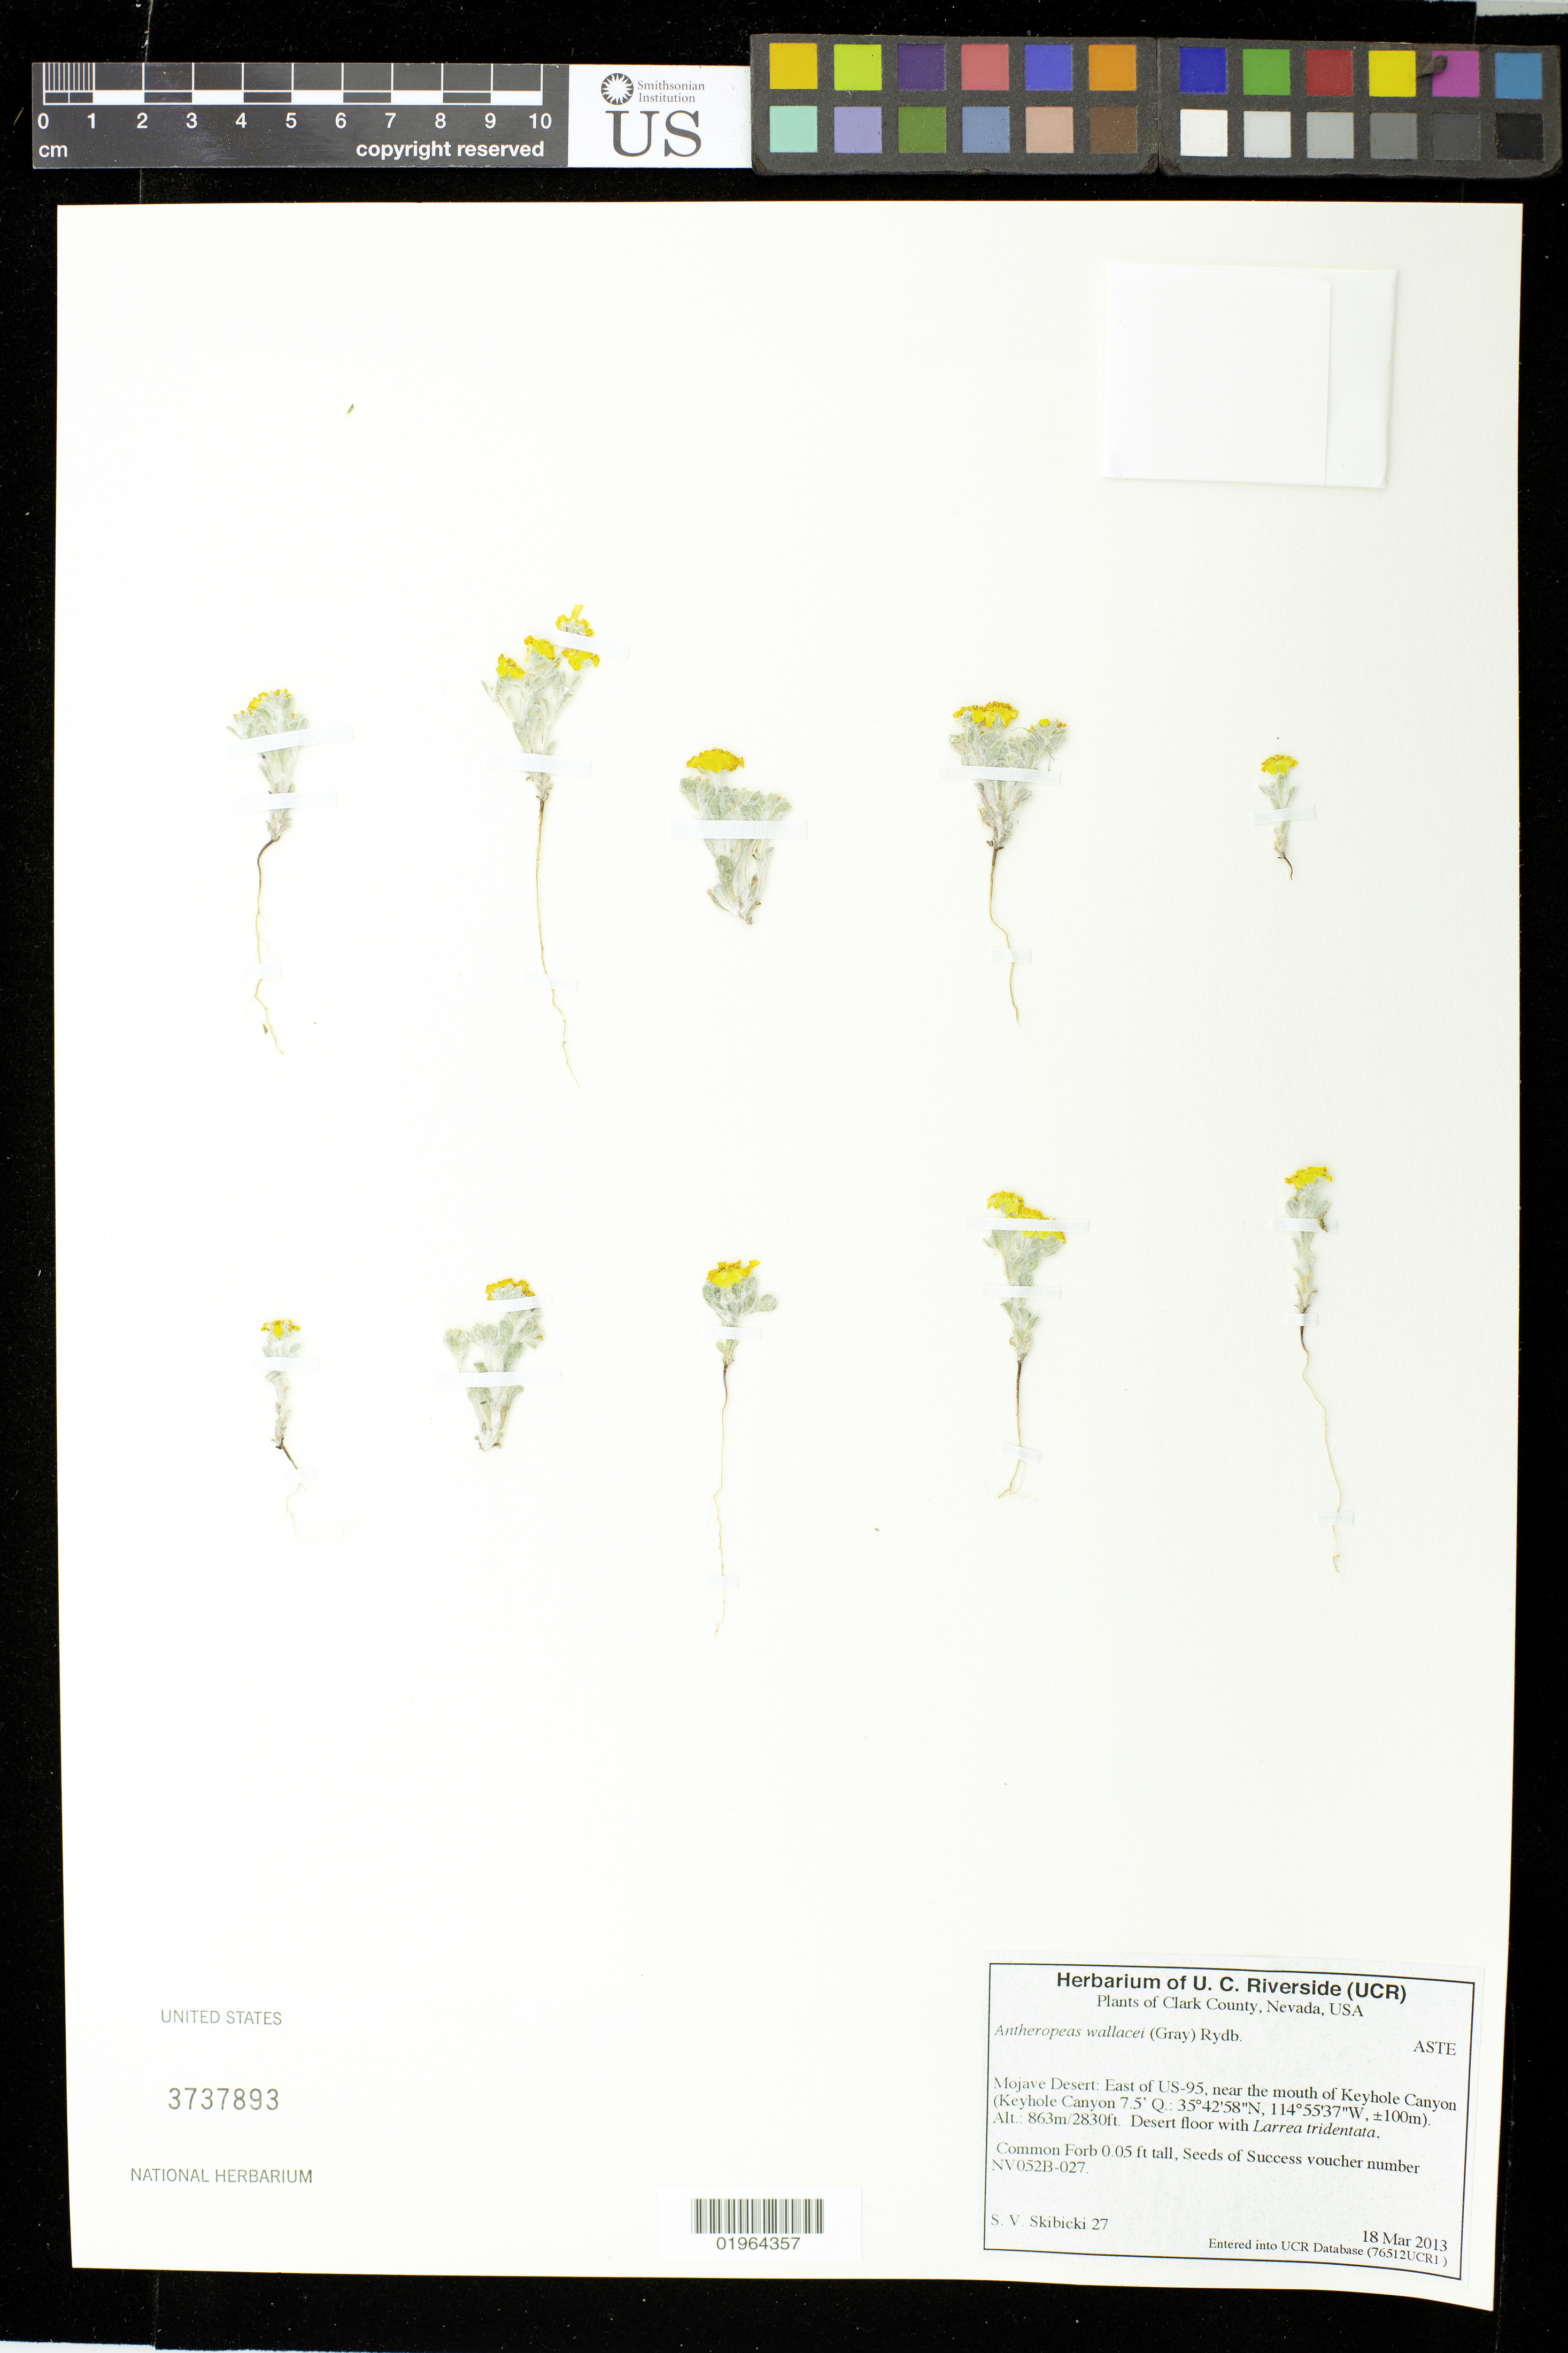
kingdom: Plantae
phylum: Tracheophyta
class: Magnoliopsida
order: Asterales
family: Asteraceae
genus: Antheropeas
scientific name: Antheropeas wallacei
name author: (A. Gray) Rydb.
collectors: S. Skibicki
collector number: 27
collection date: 2013-03-18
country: United States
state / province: Nevada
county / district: Clark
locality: Mojave Desert, near the mouth of Keyhole Canyon, east of US-95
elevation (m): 863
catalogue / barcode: US 3737893